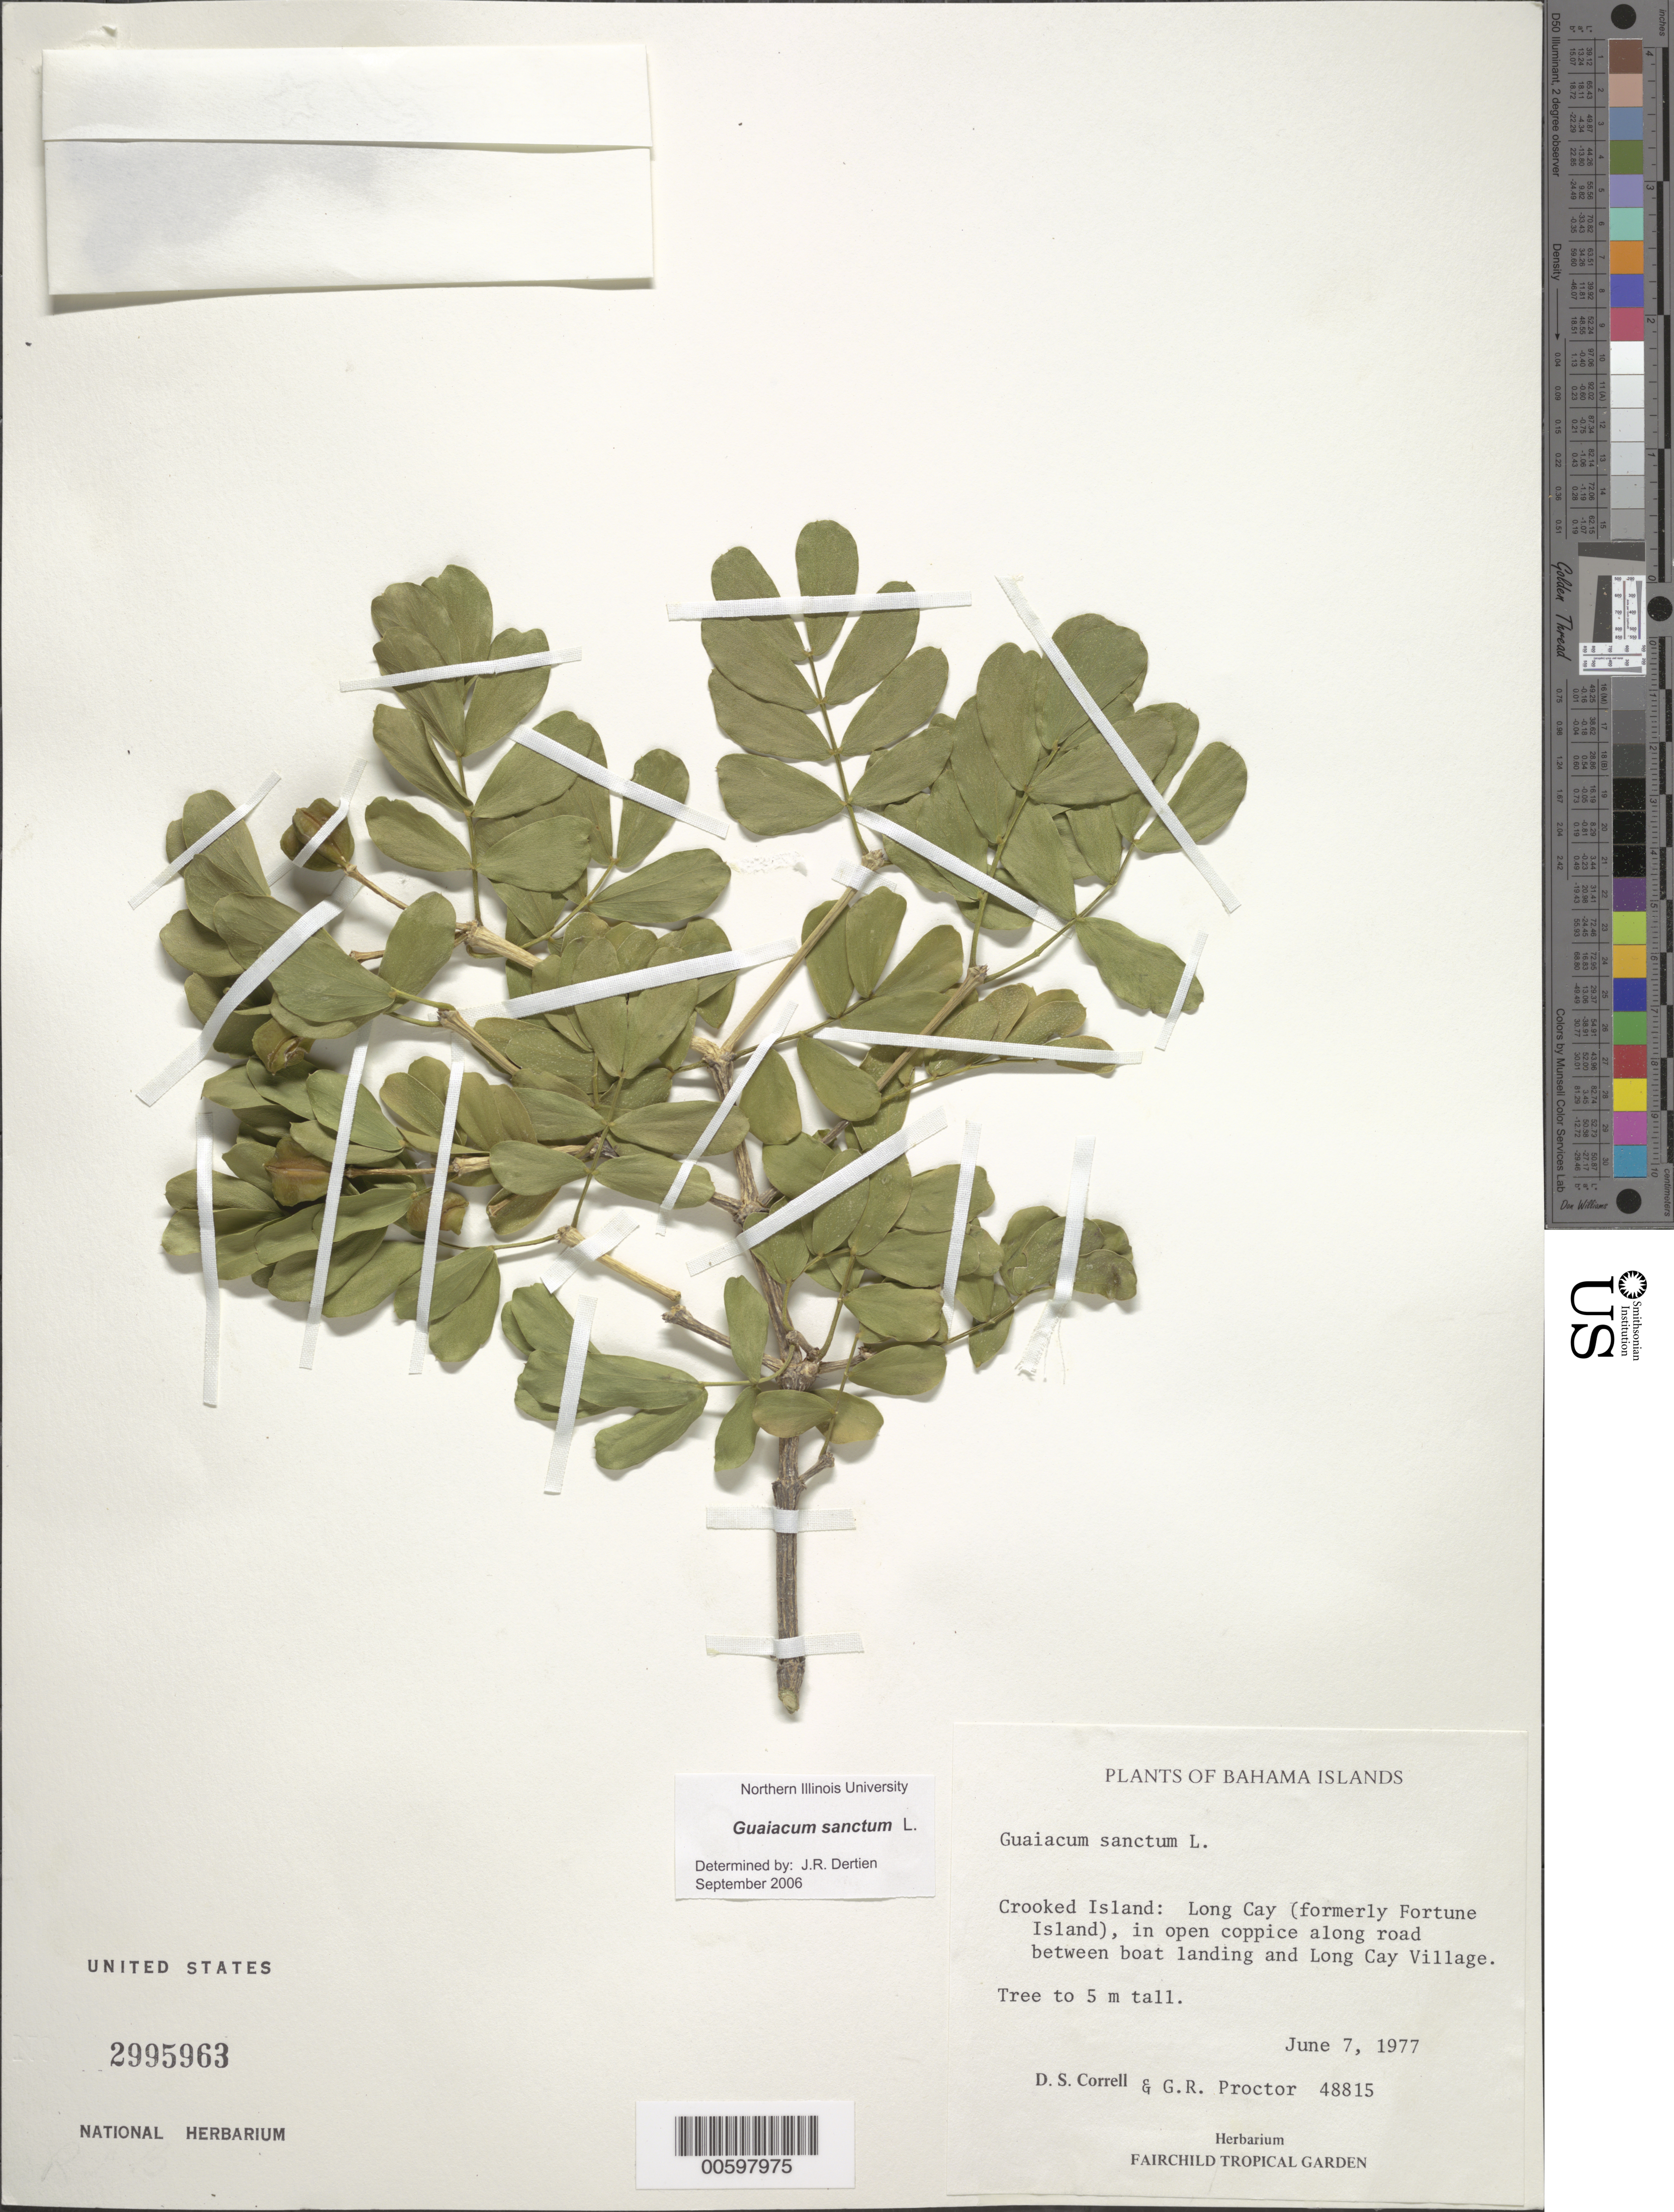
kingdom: Plantae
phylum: Tracheophyta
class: Magnoliopsida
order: Zygophyllales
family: Zygophyllaceae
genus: Guaiacum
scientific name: Guaiacum sanctum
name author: L.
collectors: D. S. Correll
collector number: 48815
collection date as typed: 07 Jun 1977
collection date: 1977-06-07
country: Bahamas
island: Crooked Island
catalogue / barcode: US 2995963